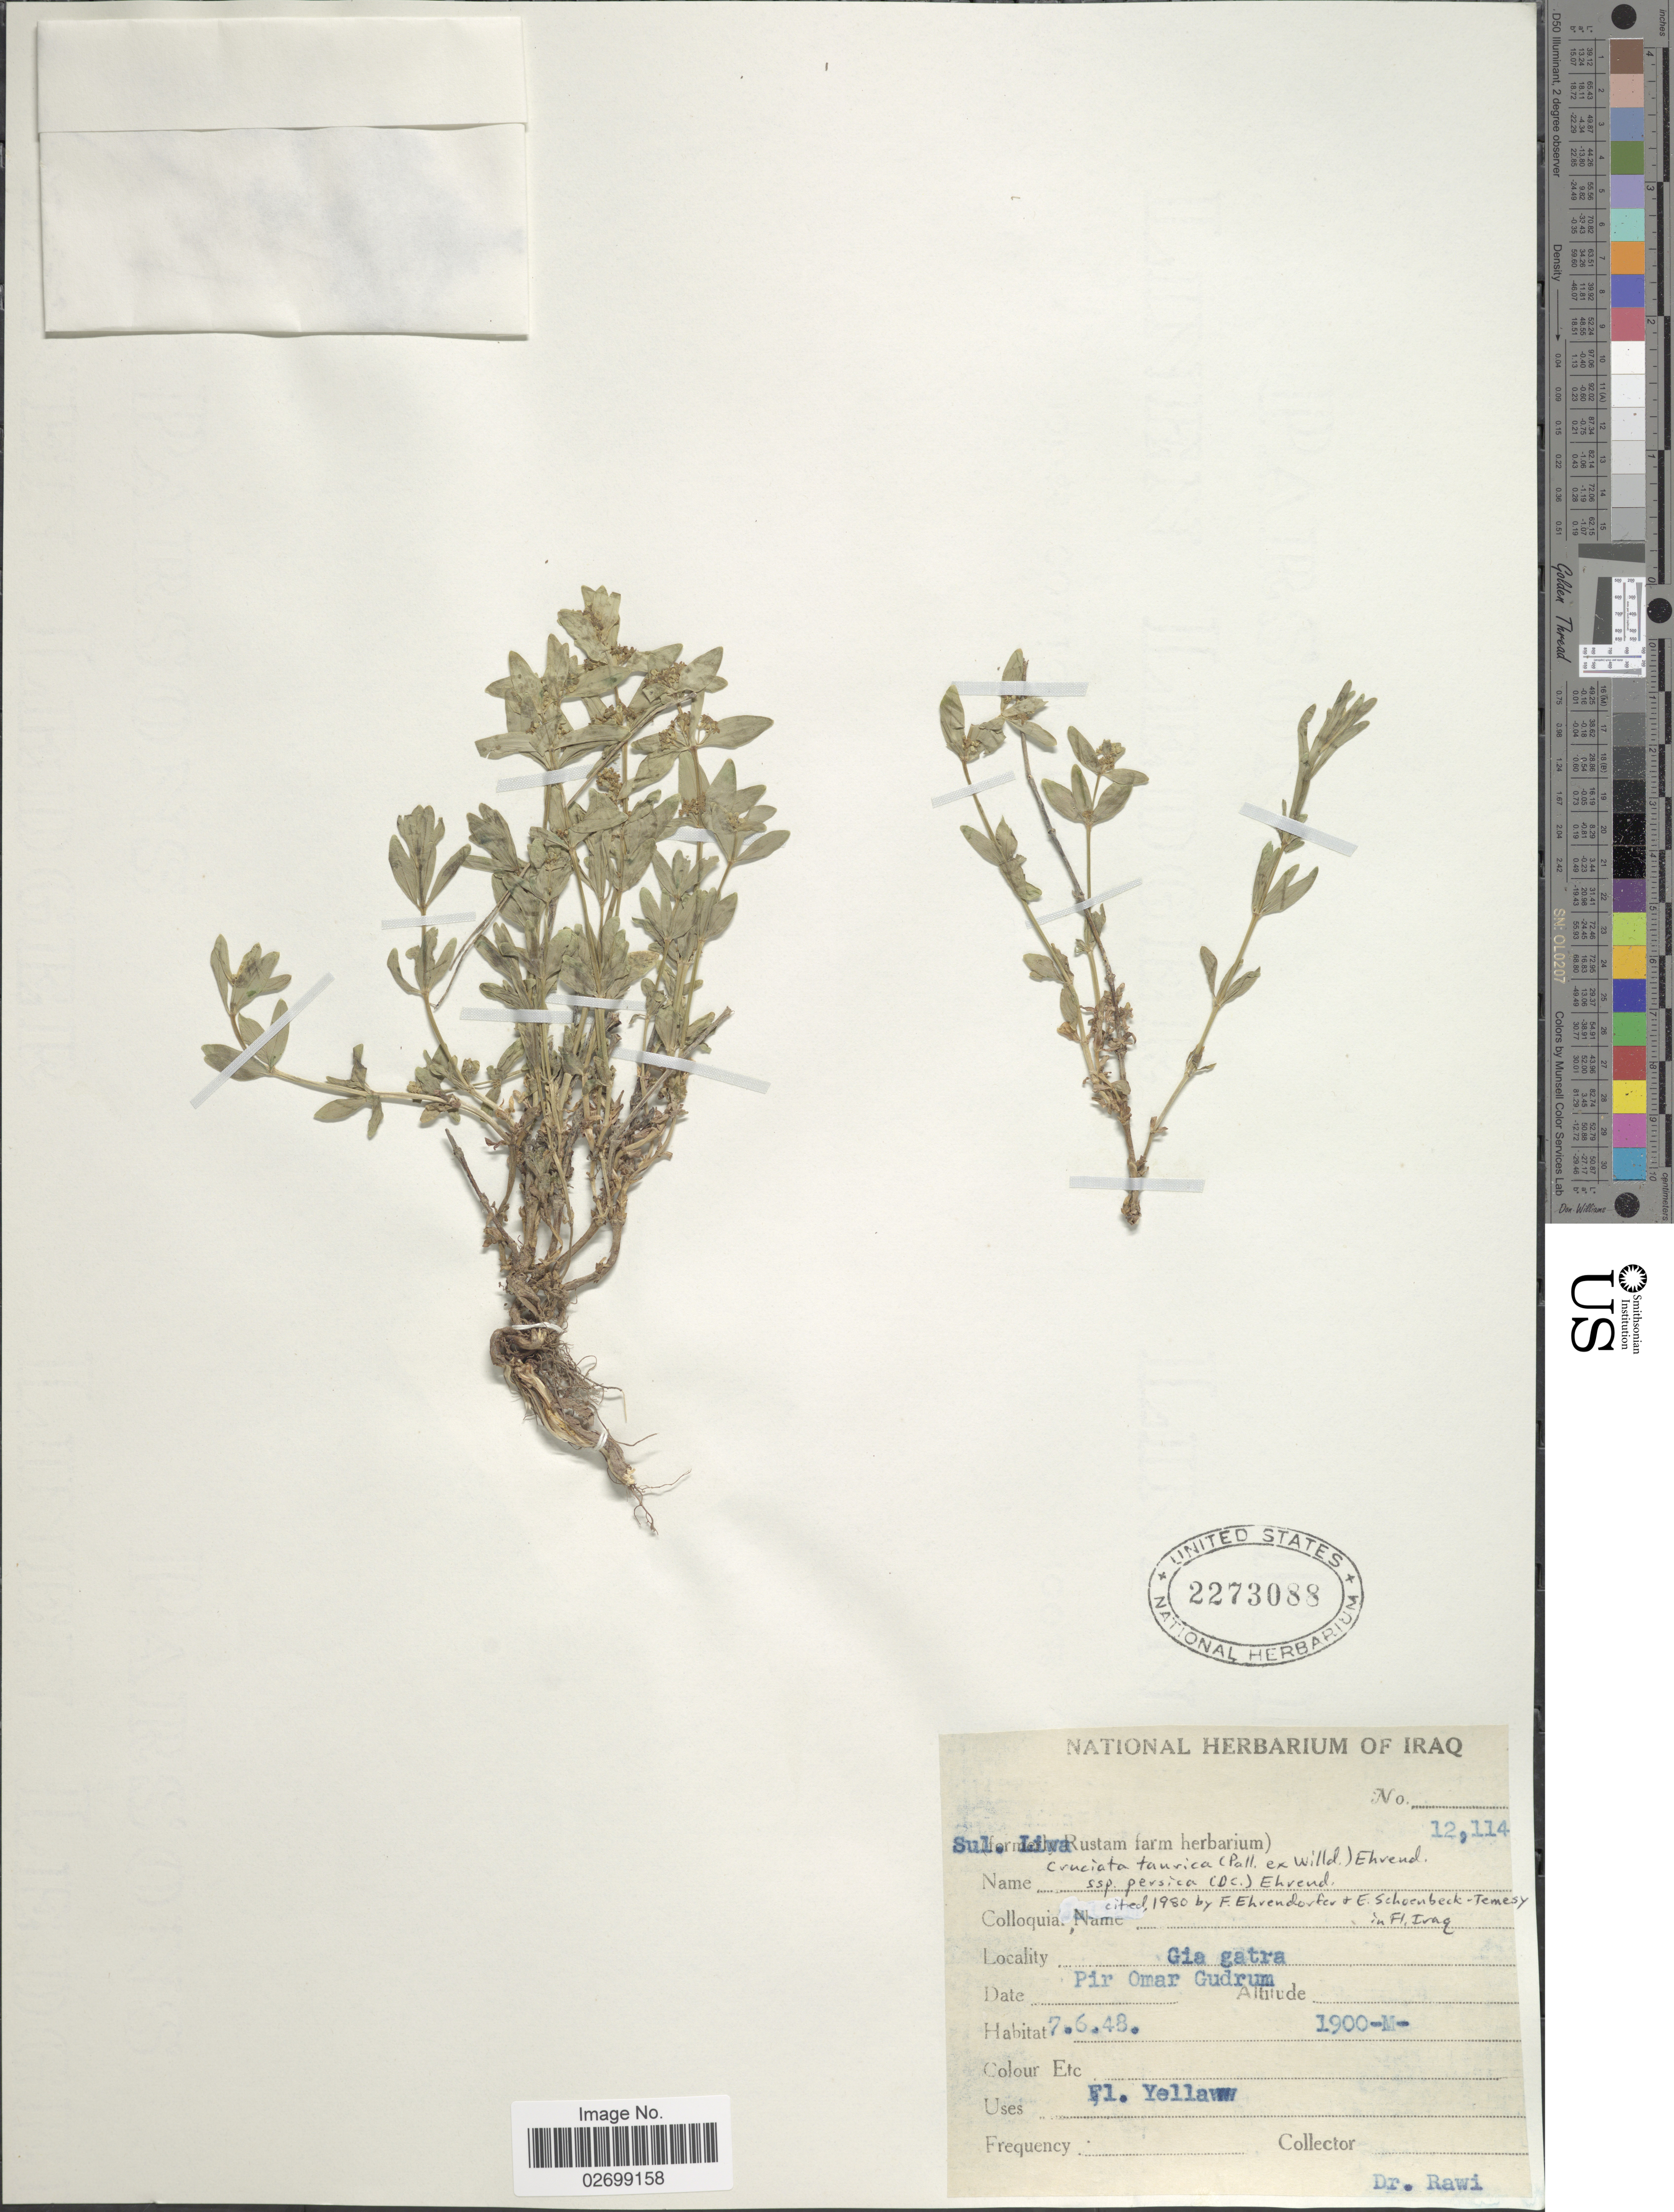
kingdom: Plantae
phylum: Tracheophyta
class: Magnoliopsida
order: Gentianales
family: Rubiaceae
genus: Cruciata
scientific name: Cruciata taurica subsp. persica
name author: (DC.) Ehrend.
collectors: -. Rawi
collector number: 12114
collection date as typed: Transcribed d/m/y: 7/6/48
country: Iraq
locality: Gia gatra, Pir Omar Gudrum, Sul. Liwa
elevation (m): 1900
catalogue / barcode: US 2273088